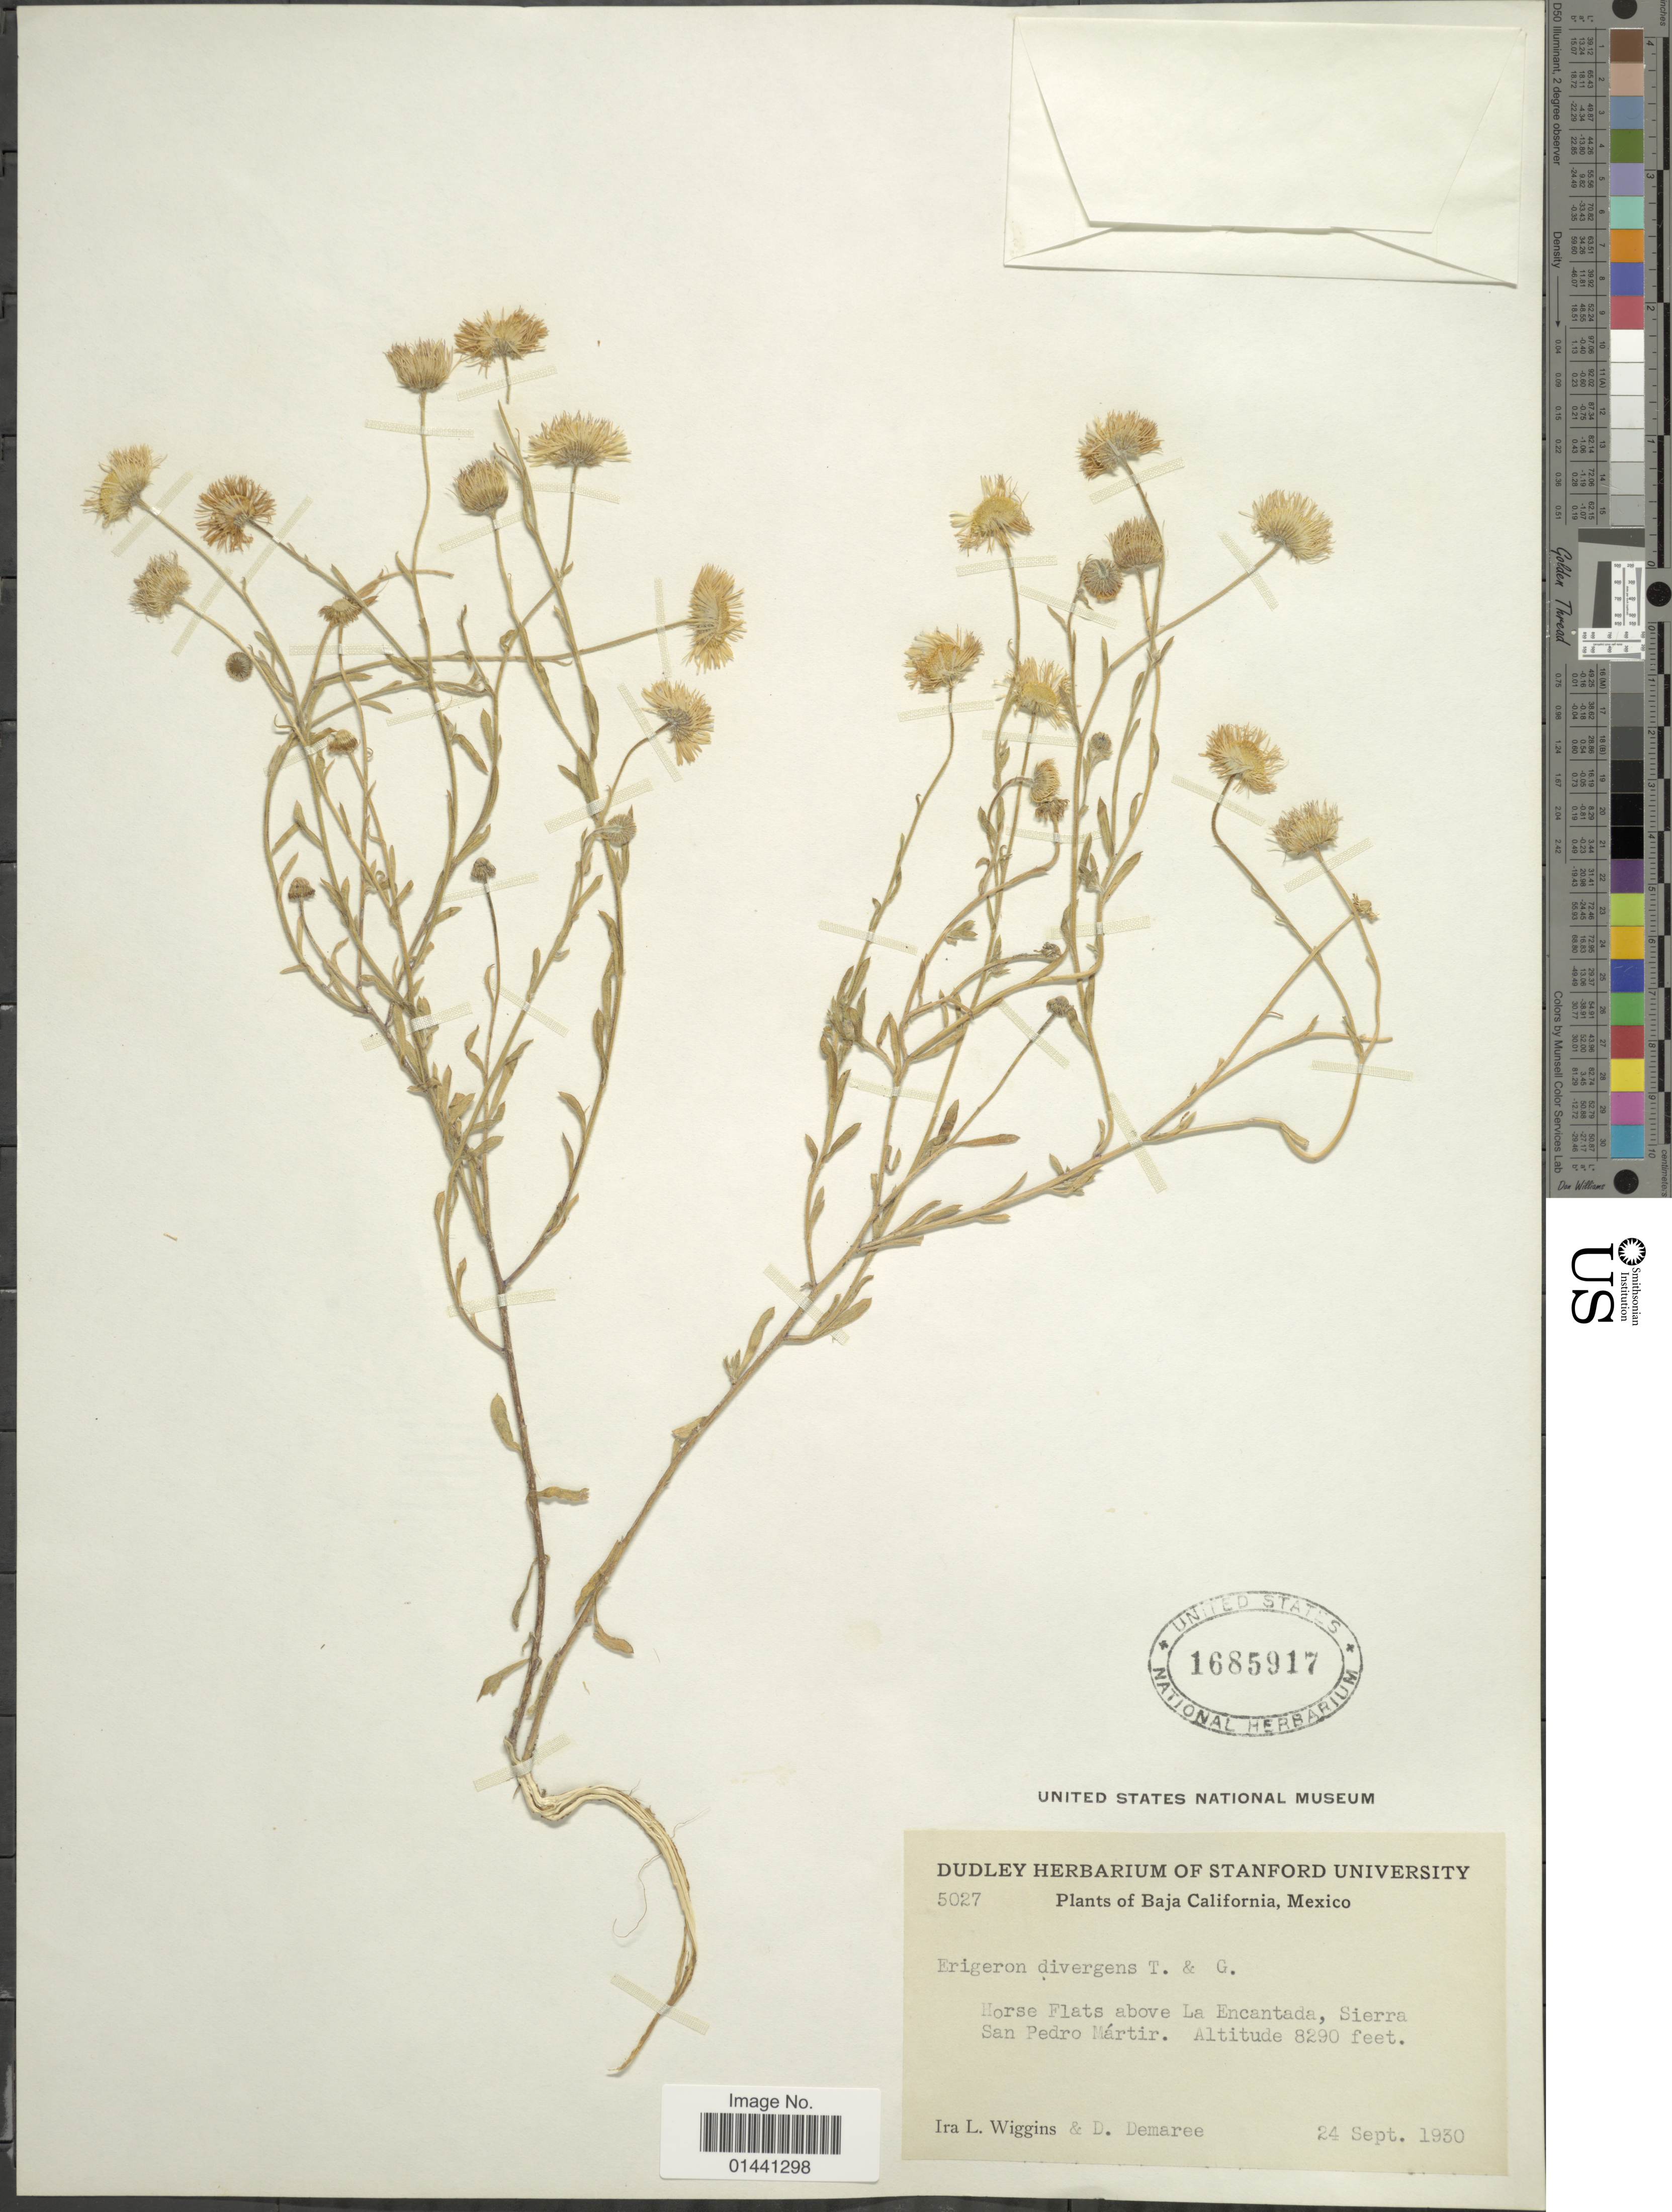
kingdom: Plantae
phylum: Tracheophyta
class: Magnoliopsida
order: Asterales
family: Asteraceae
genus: Erigeron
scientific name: Erigeron divergens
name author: Torr. & A. Gray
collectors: I. L. Wiggins & D. Demaree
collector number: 5027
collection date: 1930-09-24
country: Mexico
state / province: Baja California Sur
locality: Horse Flats above La Encantada, Sierra San Pedro Mártir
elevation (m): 2527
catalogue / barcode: US 1685917